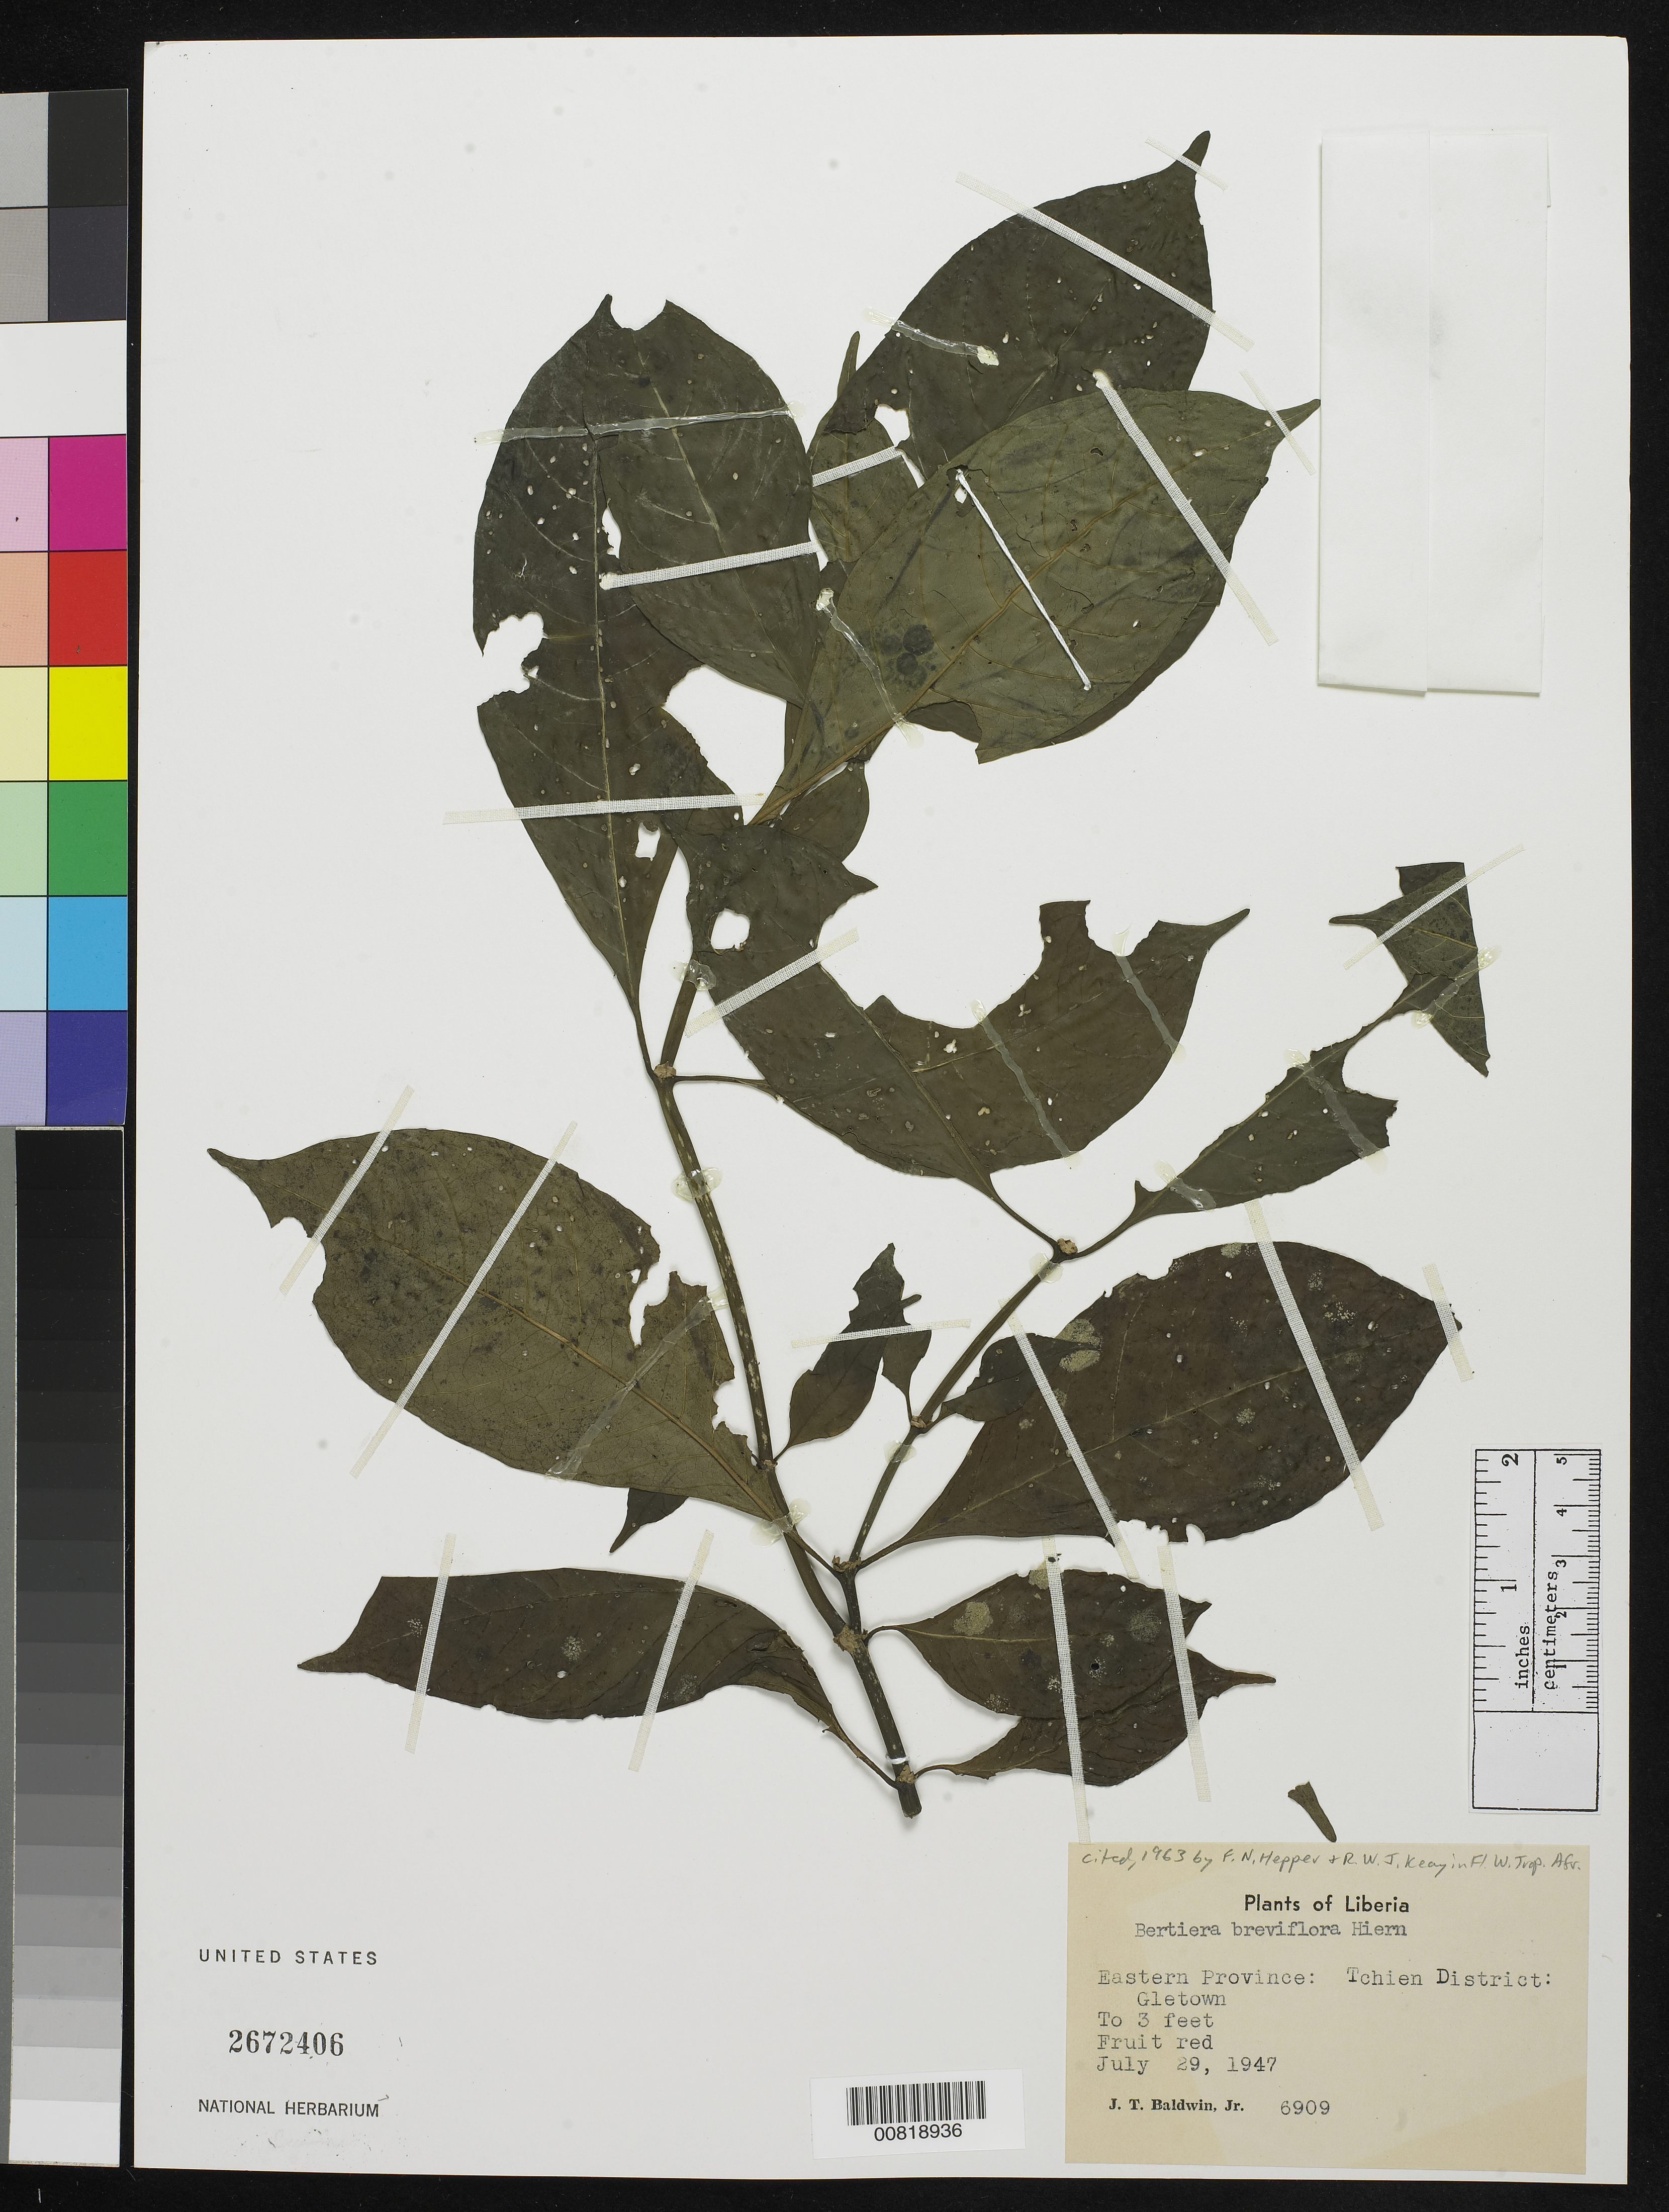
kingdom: Plantae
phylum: Tracheophyta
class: Magnoliopsida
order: Gentianales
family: Rubiaceae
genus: Bertiera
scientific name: Bertiera breviflora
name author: Hiern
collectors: J. T. Baldwin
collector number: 6909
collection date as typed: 29 Jul 1947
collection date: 1947-07-29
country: Liberia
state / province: Grand Gedeh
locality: Eastern Province: Tchien District, Gletown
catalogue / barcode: US 2672406